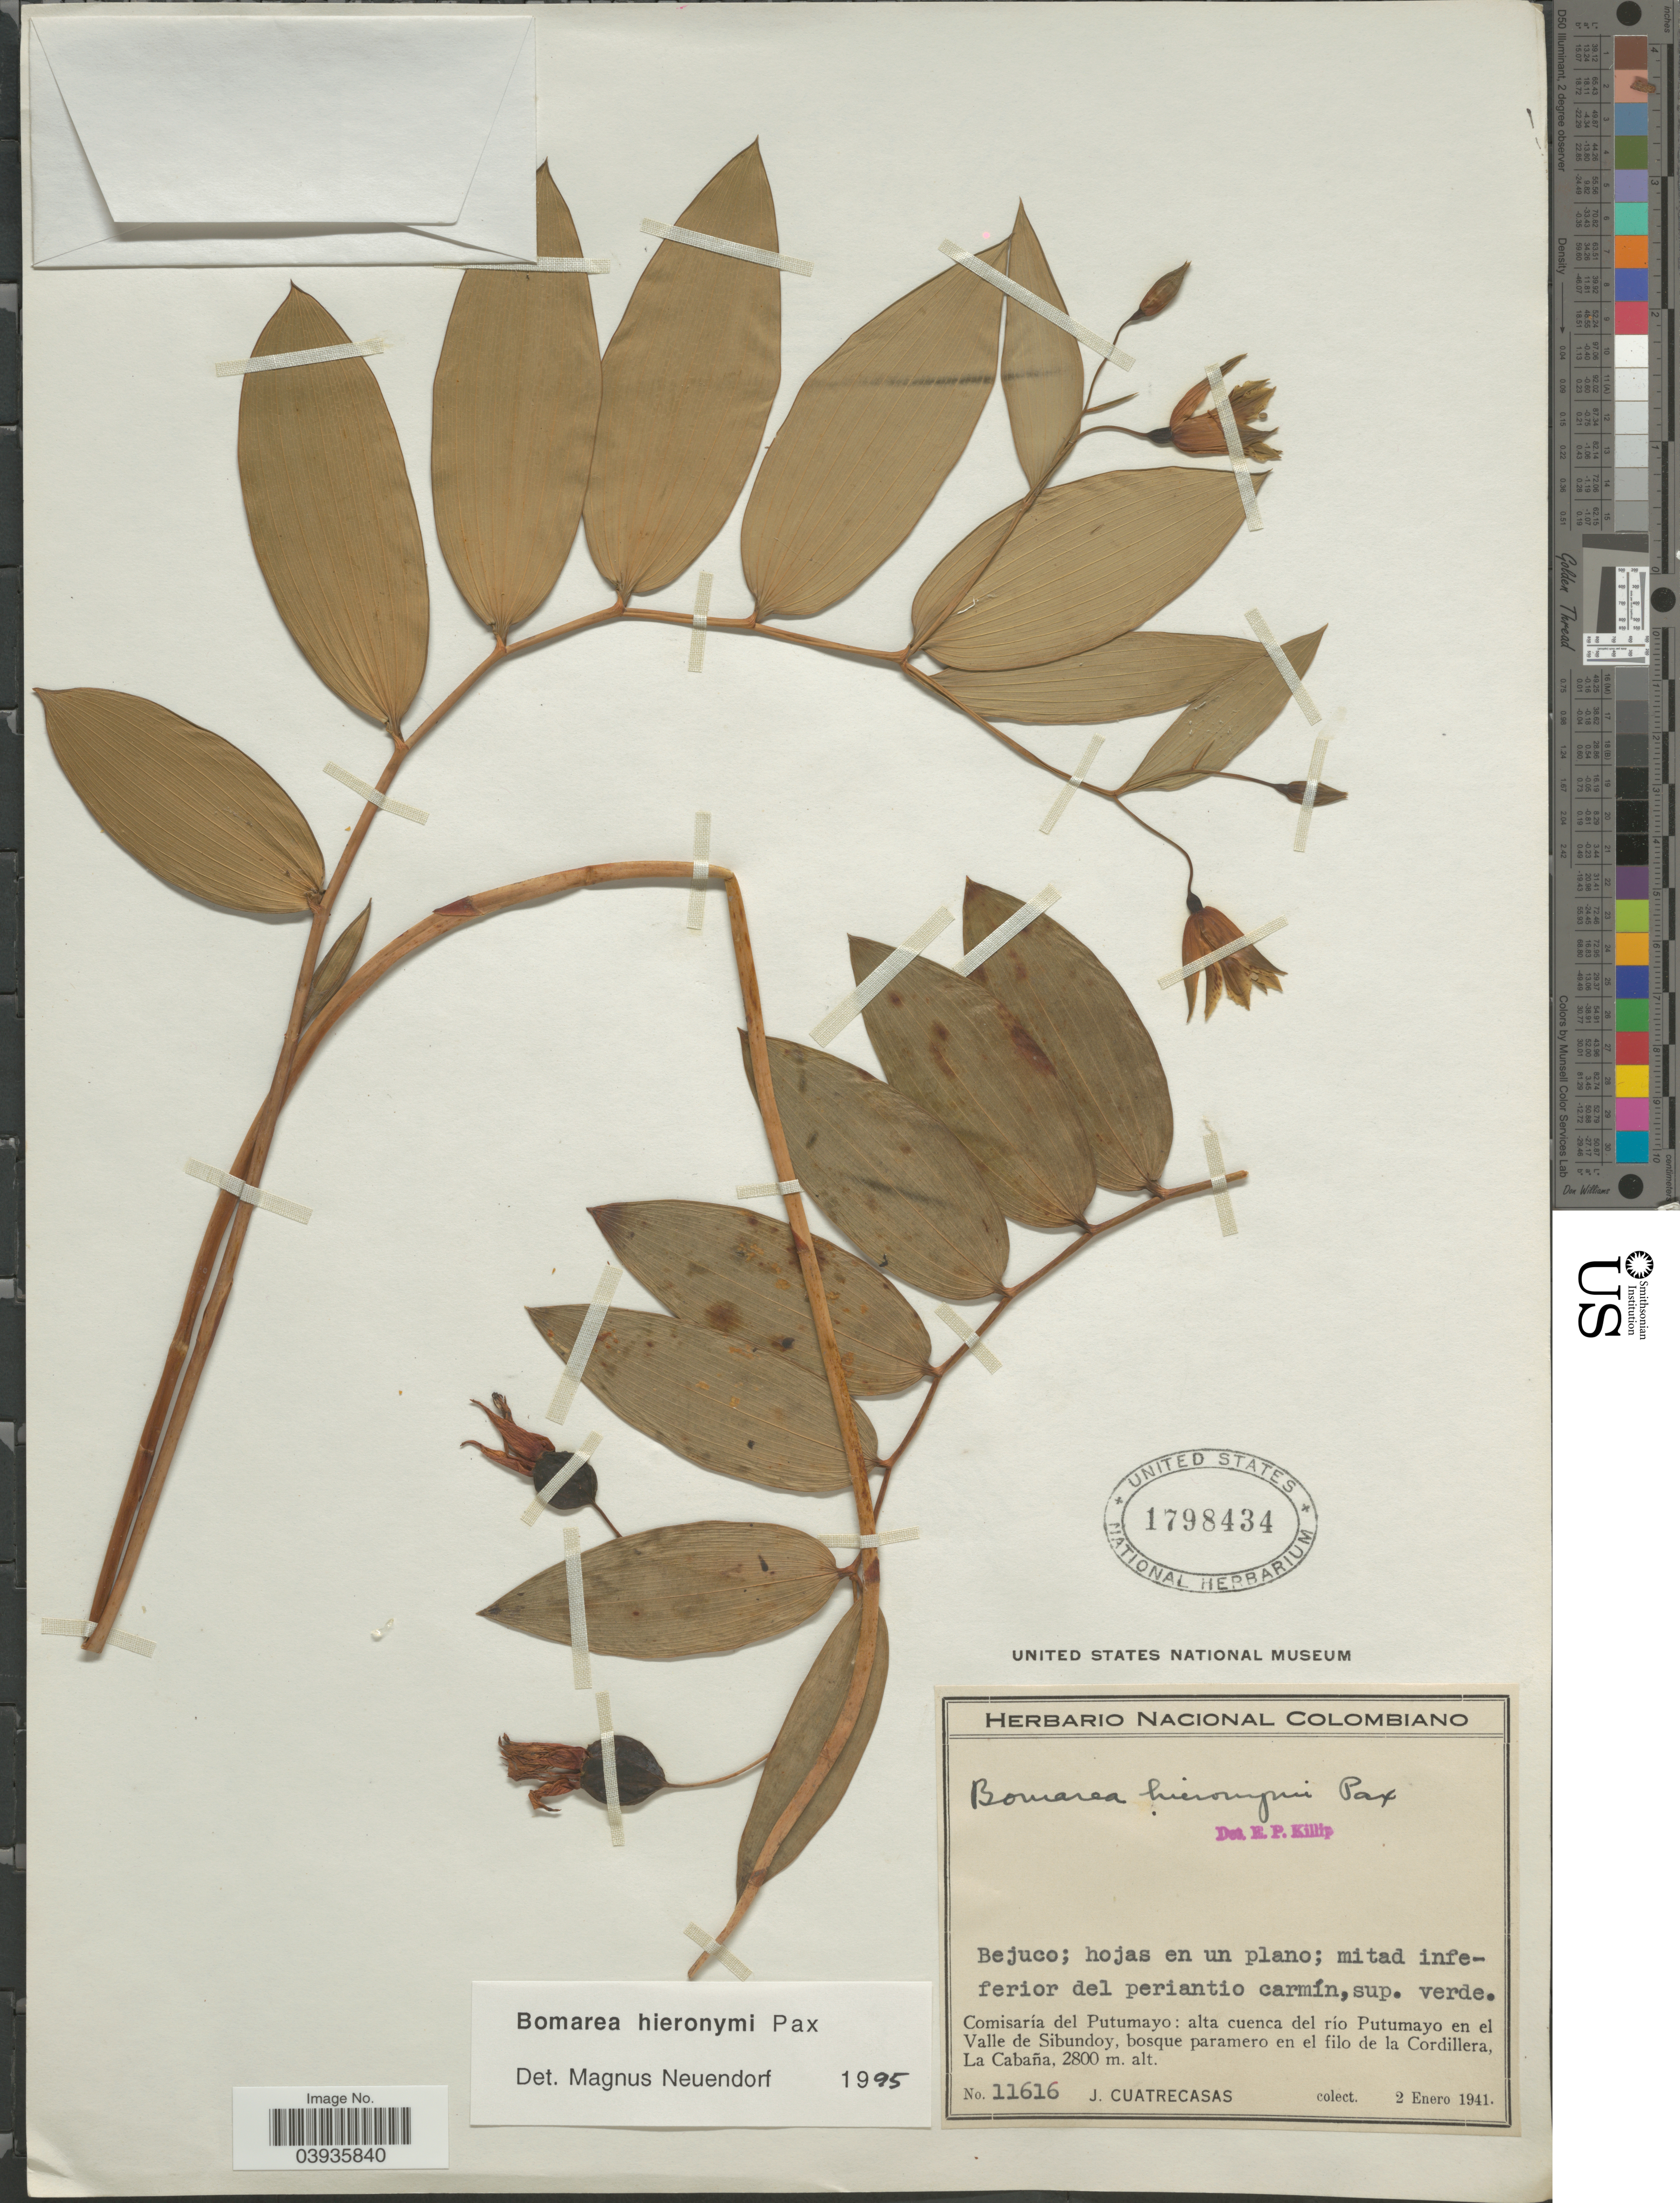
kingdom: Plantae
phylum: Tracheophyta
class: Liliopsida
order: Liliales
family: Alstroemeriaceae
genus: Bomarea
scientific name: Bomarea hieronymi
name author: Pax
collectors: J. Cuatrecasas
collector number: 11616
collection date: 1941-01-02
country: Colombia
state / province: Putumayo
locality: Comisaría del Putumayo: alta cuenca del río Putumayo en el Valle de Sibundoy, bosque paramero en el filo de la Cordillera, La Cabaña.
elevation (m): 2800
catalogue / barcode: US 1798434